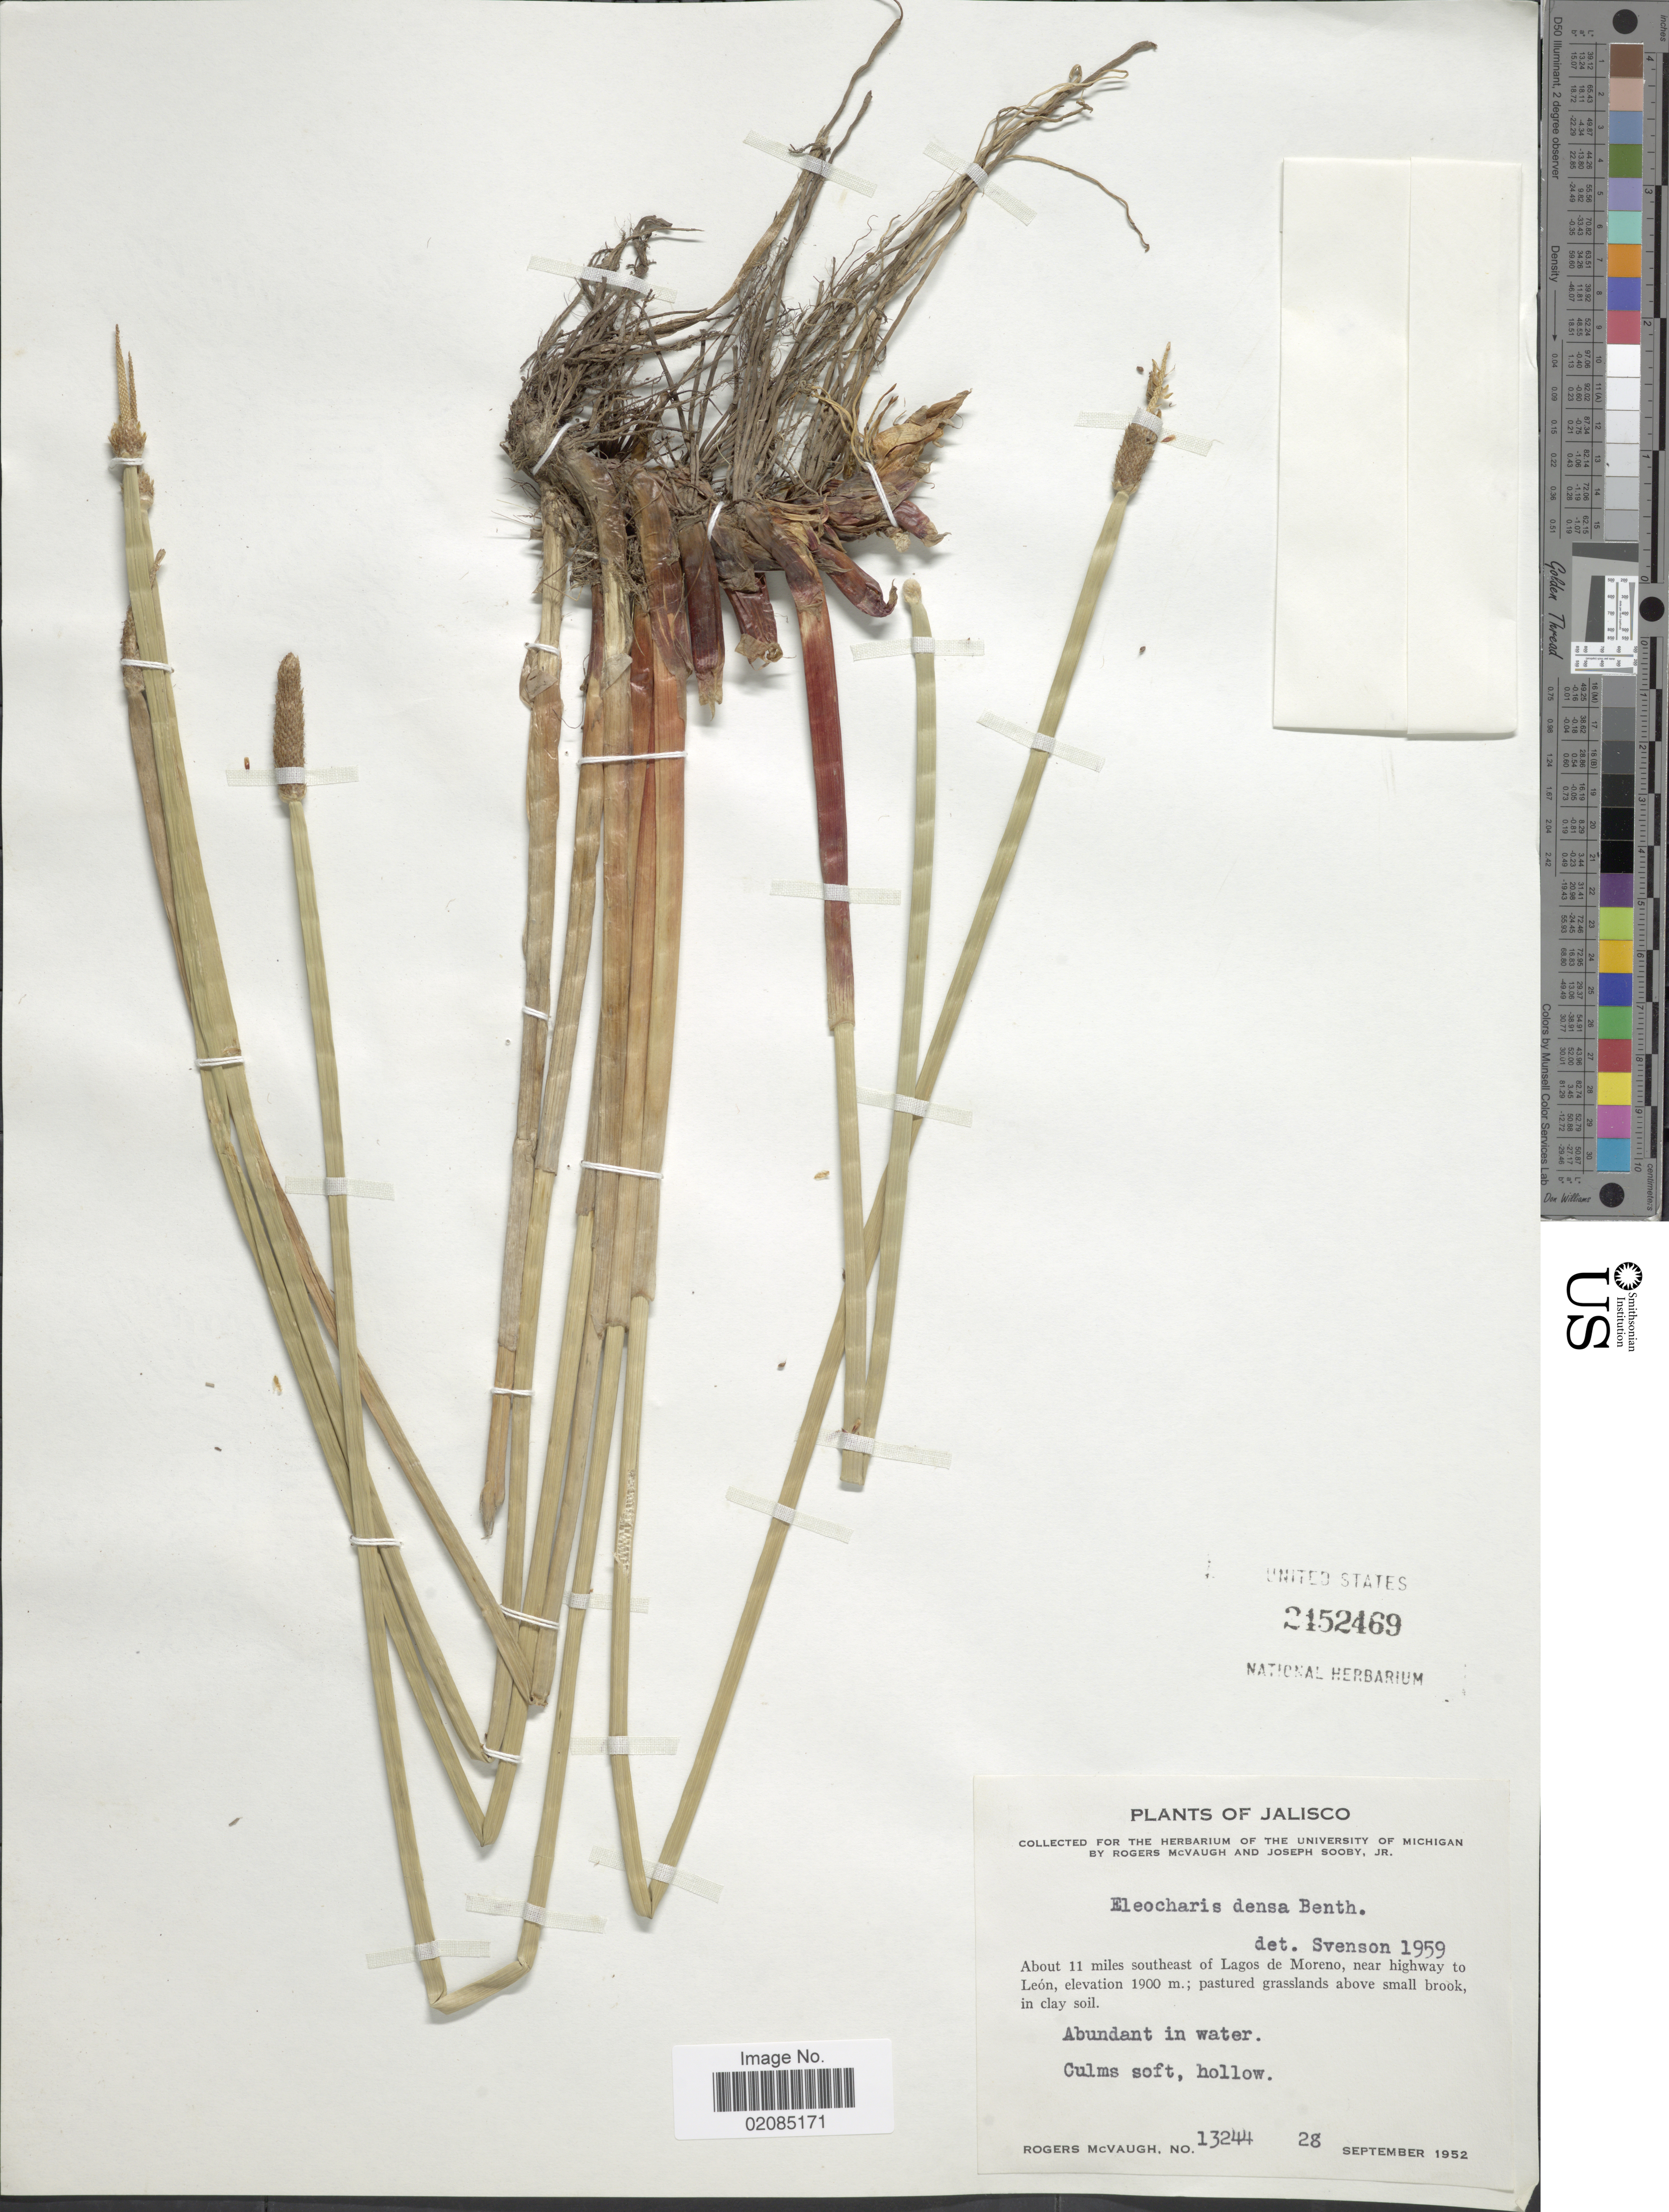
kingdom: Plantae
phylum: Tracheophyta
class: Liliopsida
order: Poales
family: Cyperaceae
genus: Eleocharis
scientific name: Eleocharis densa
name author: Benth.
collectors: R. McVaugh & J. Sooby Jr.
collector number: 13244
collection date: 1952-09-28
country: Mexico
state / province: Jalisco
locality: About 11 miles southeast of Lagos de Moreno, near highway to Leon, abundant in water.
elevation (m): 1900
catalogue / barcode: US 2452469